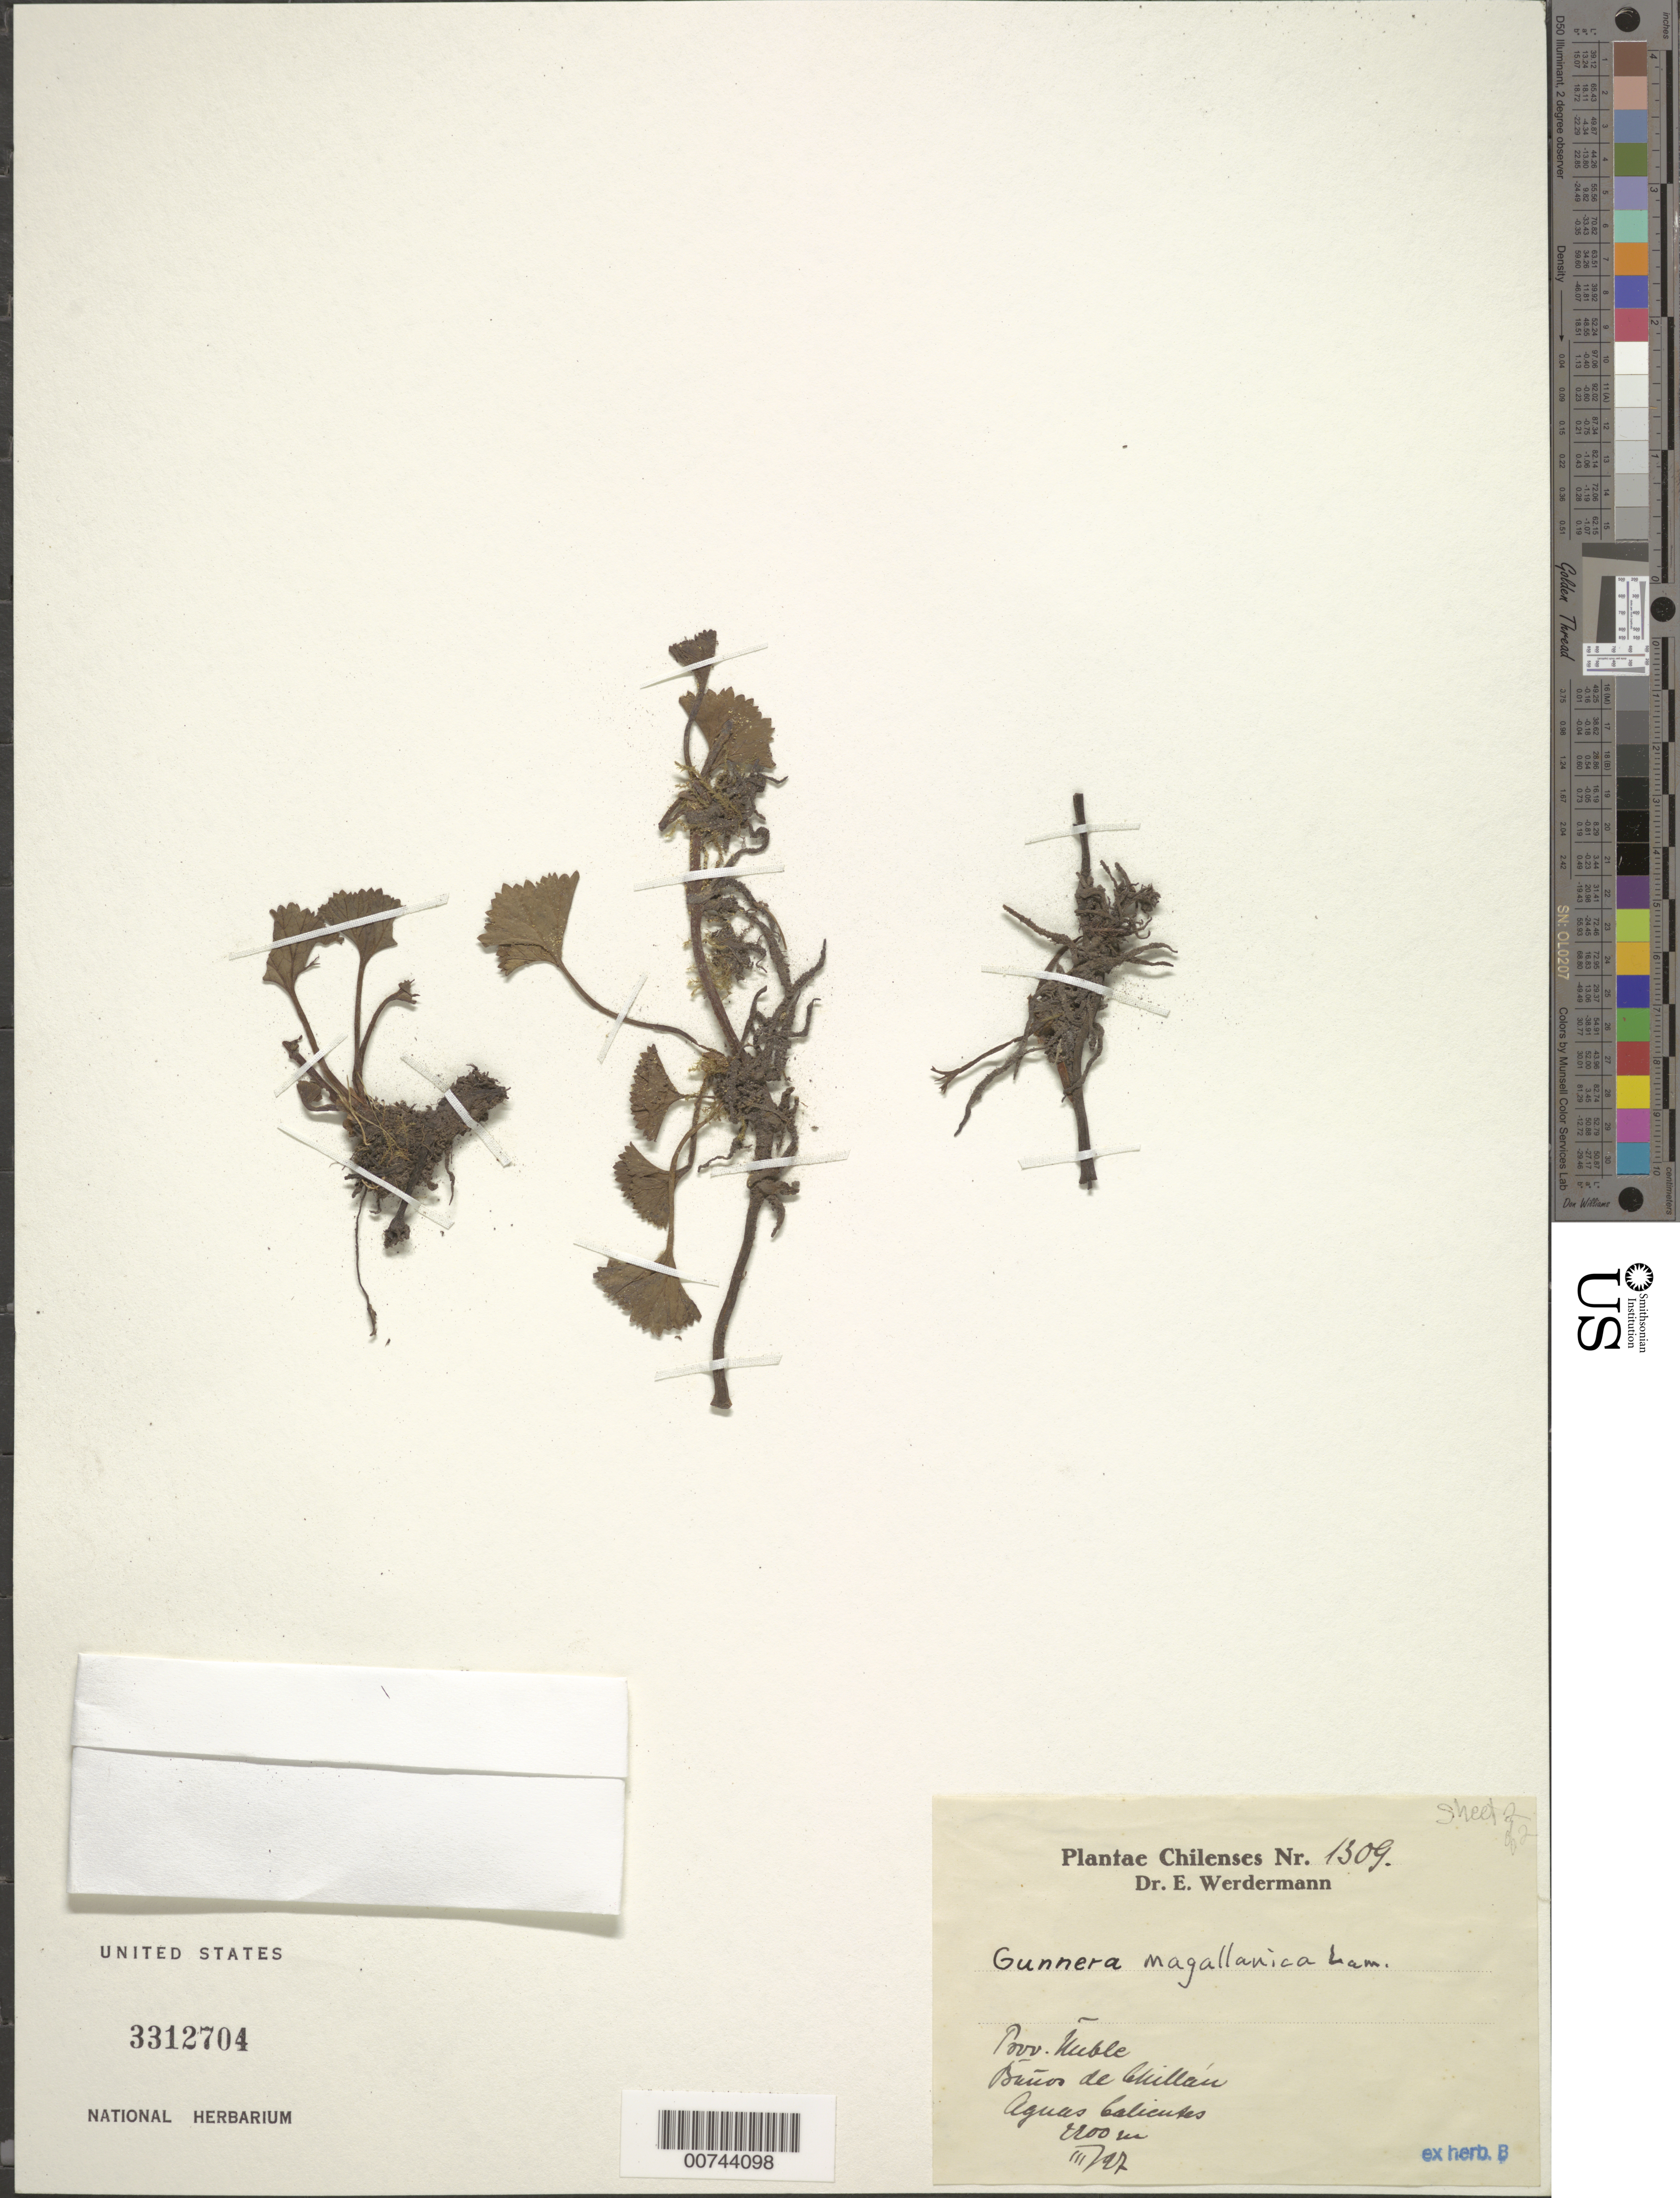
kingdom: Plantae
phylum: Tracheophyta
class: Magnoliopsida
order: Gunnerales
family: Gunneraceae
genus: Gunnera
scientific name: Gunnera magellanica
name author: Lam.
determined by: Mora-Osejo, L. E.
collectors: E. Werdermann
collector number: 1309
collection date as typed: Mar 1927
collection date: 1927-03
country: Chile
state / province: Bio-Bío (VIII)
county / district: Ñuble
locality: Baños de Chillán, Aguas Calientes [In former Ñuble Province]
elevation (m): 2200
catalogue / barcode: US 3312704